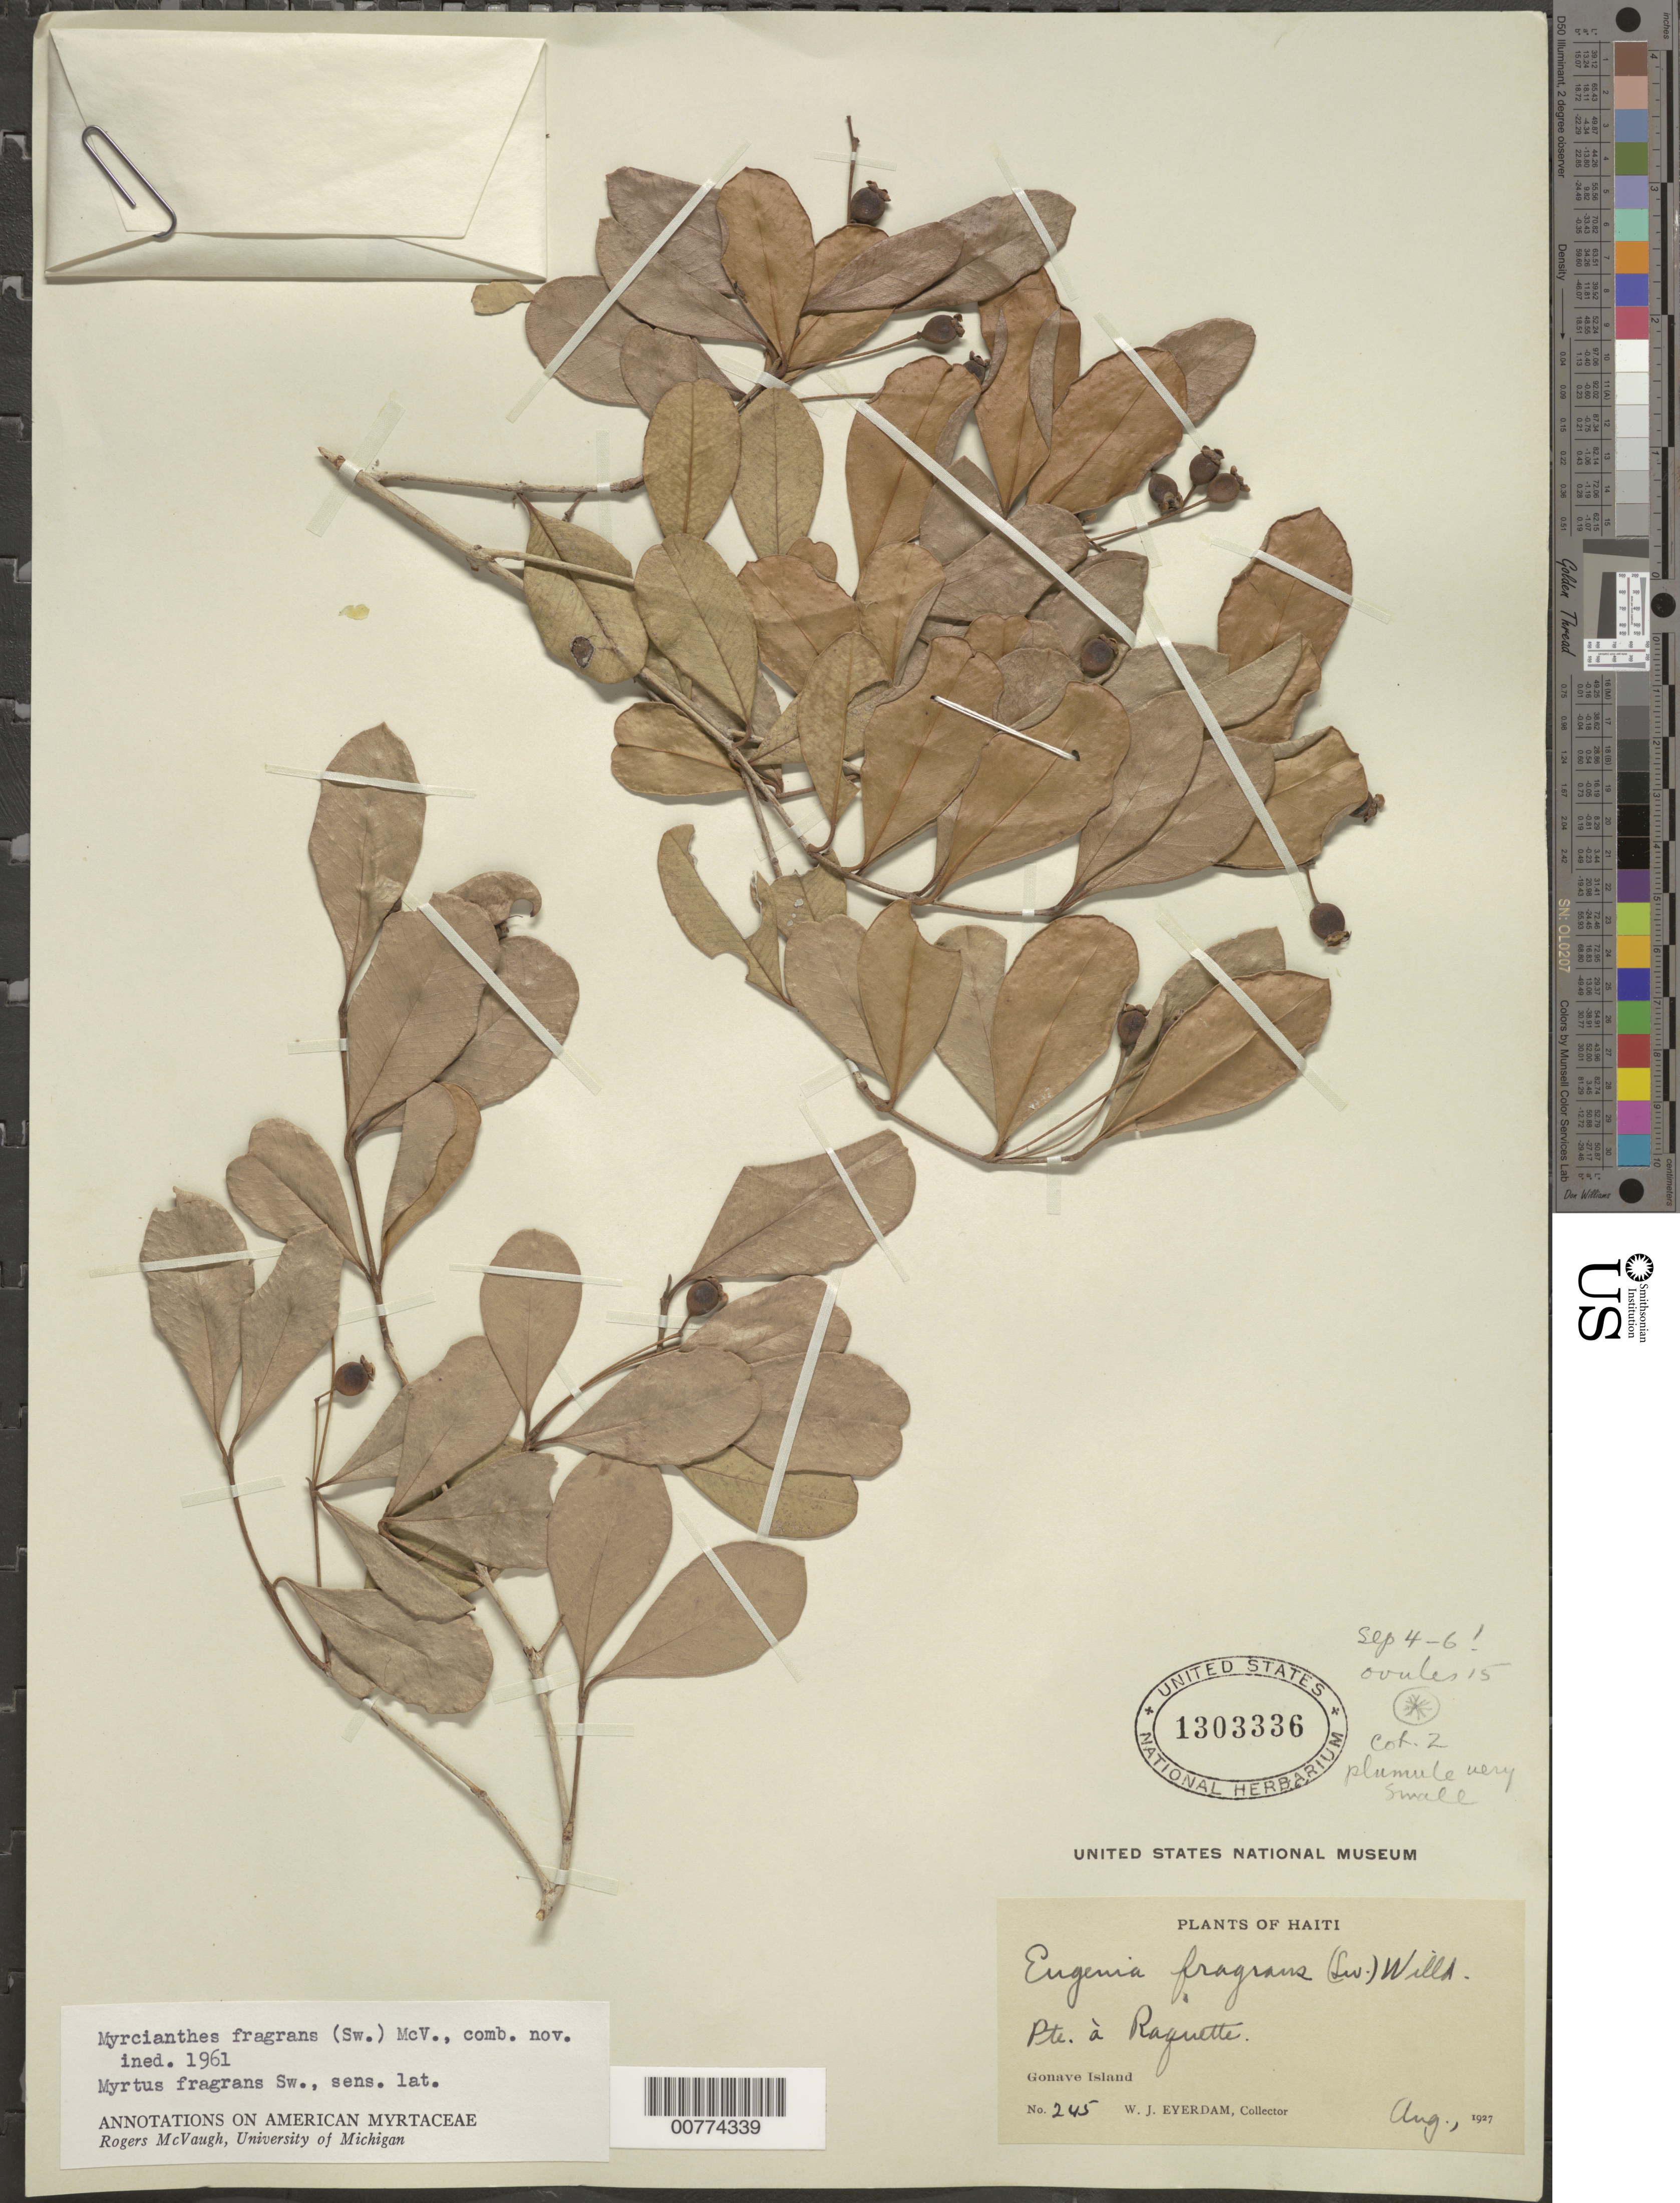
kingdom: Plantae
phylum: Tracheophyta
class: Magnoliopsida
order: Myrtales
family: Myrtaceae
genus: Myrcianthes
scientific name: Myrcianthes fragrans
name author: (Sw.) McVaugh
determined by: McVaugh, R.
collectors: W. J. Eyerdam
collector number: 245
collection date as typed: Aug 1927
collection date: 1927-08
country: Haiti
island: Hispaniola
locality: Gonave Island, Pte. à Raquette.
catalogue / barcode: US 1303336